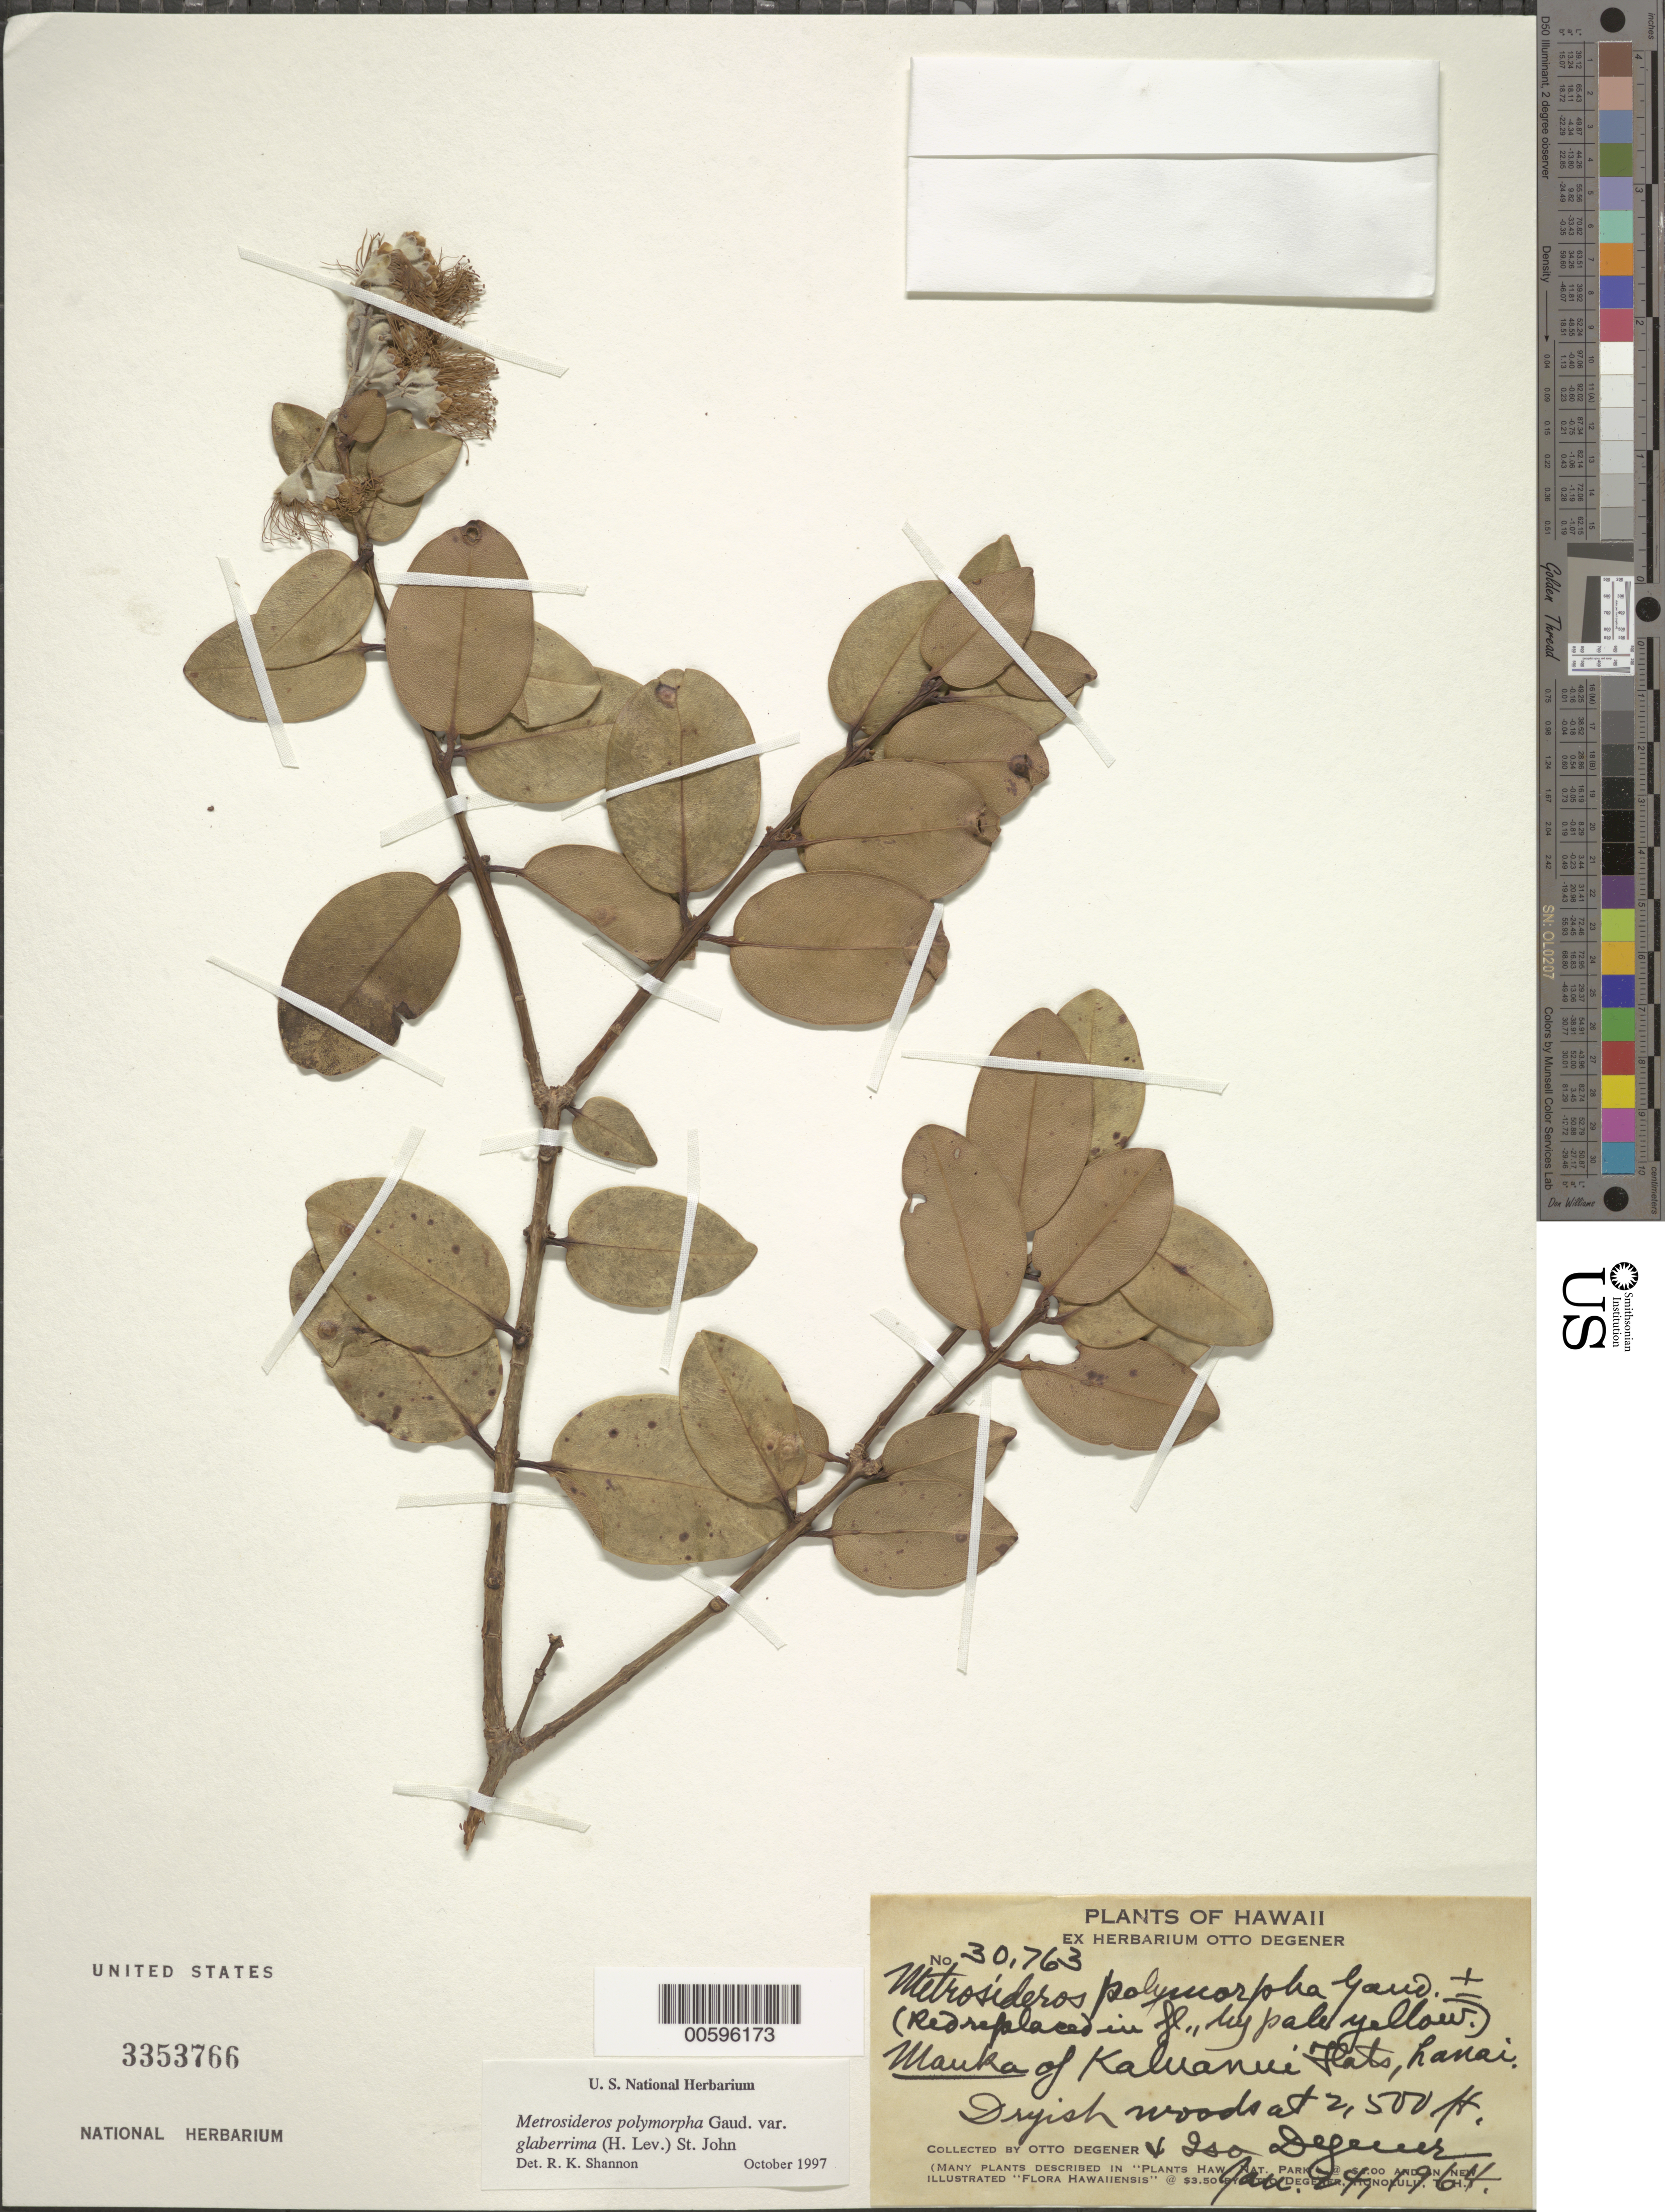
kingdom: Plantae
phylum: Tracheophyta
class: Magnoliopsida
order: Myrtales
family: Myrtaceae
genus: Metrosideros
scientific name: Metrosideros polymorpha var. glaberrima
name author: (H. Lév.) H. St. John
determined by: Shannon, R. K., (UNITED STATES)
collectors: O. Degener & I. Degener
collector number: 30763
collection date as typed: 24 Jan 1964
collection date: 1964-01-24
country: United States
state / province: Hawaii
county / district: Maui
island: Lana'i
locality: Mauka of Kaluanui Flats.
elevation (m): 762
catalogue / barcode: US 3353766